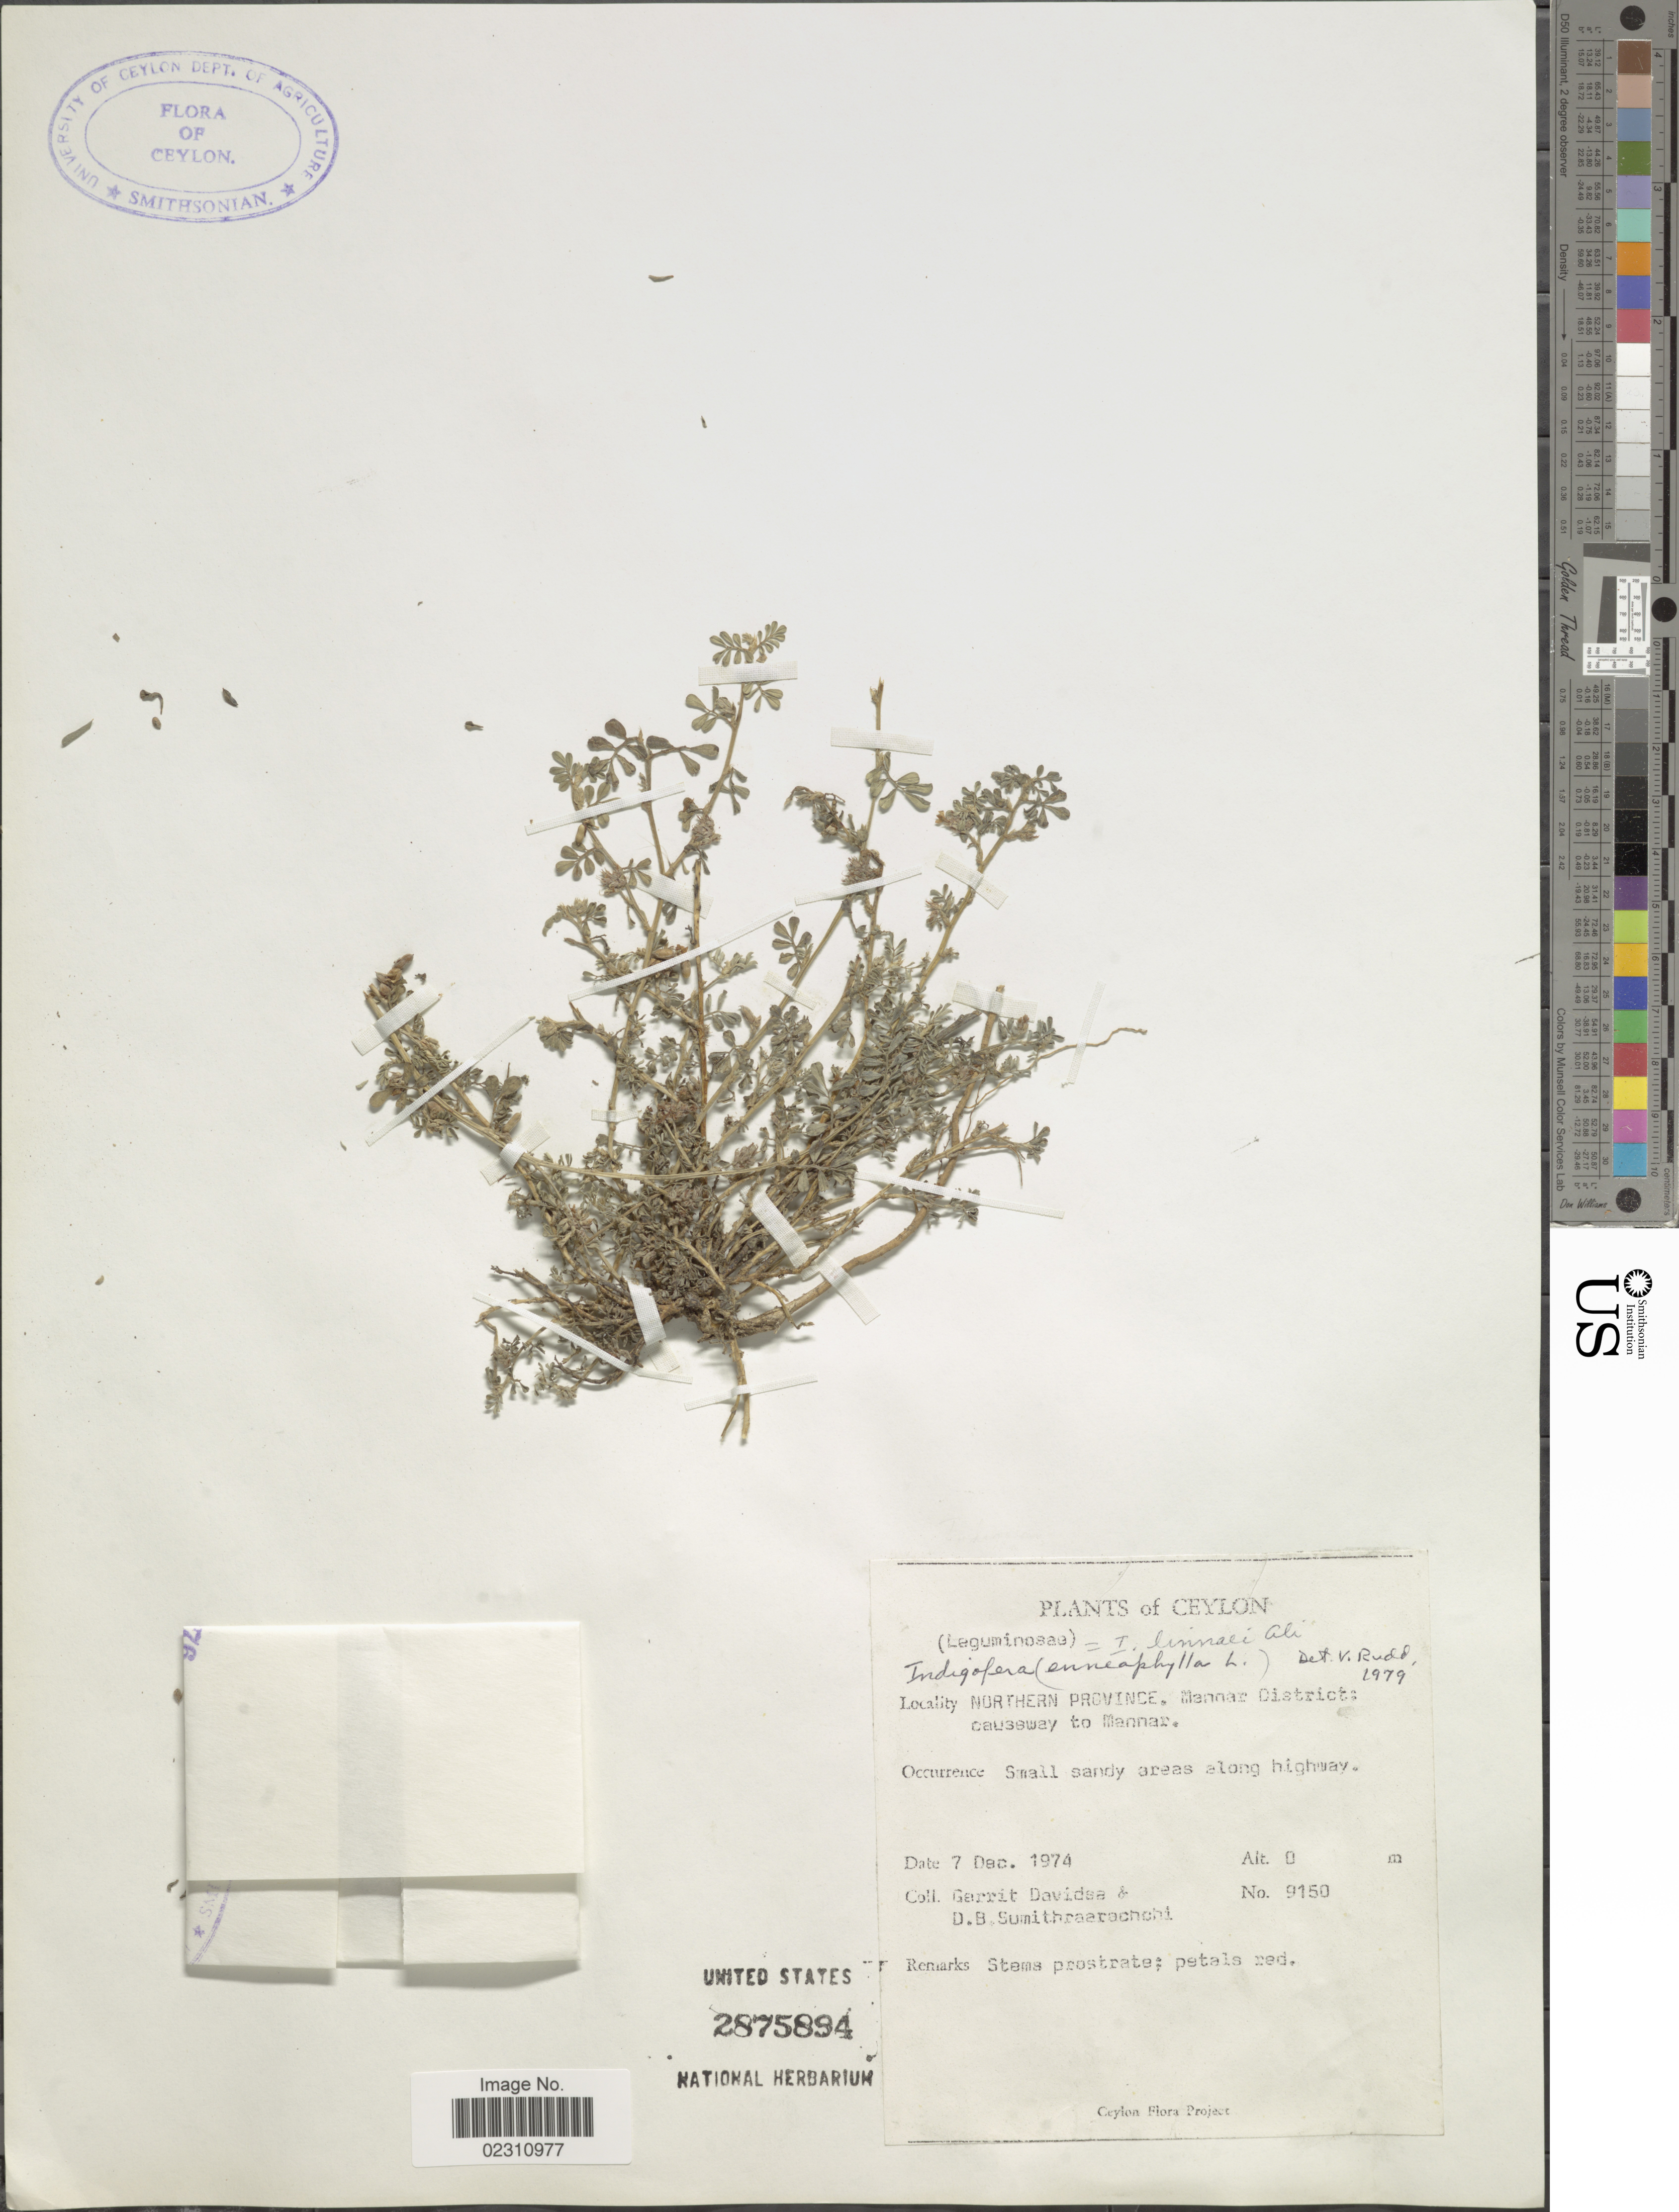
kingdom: Plantae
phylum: Tracheophyta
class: Magnoliopsida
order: Fabales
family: Fabaceae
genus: Indigofera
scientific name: Indigofera linnaei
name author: Ali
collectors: G. Davidse & D. B. Sumithraarachchi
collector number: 9150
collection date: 1974-12-07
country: Sri Lanka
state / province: Northern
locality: Ceylon, Mannar District, causeway to Mannac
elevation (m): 0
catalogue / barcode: US 2875894